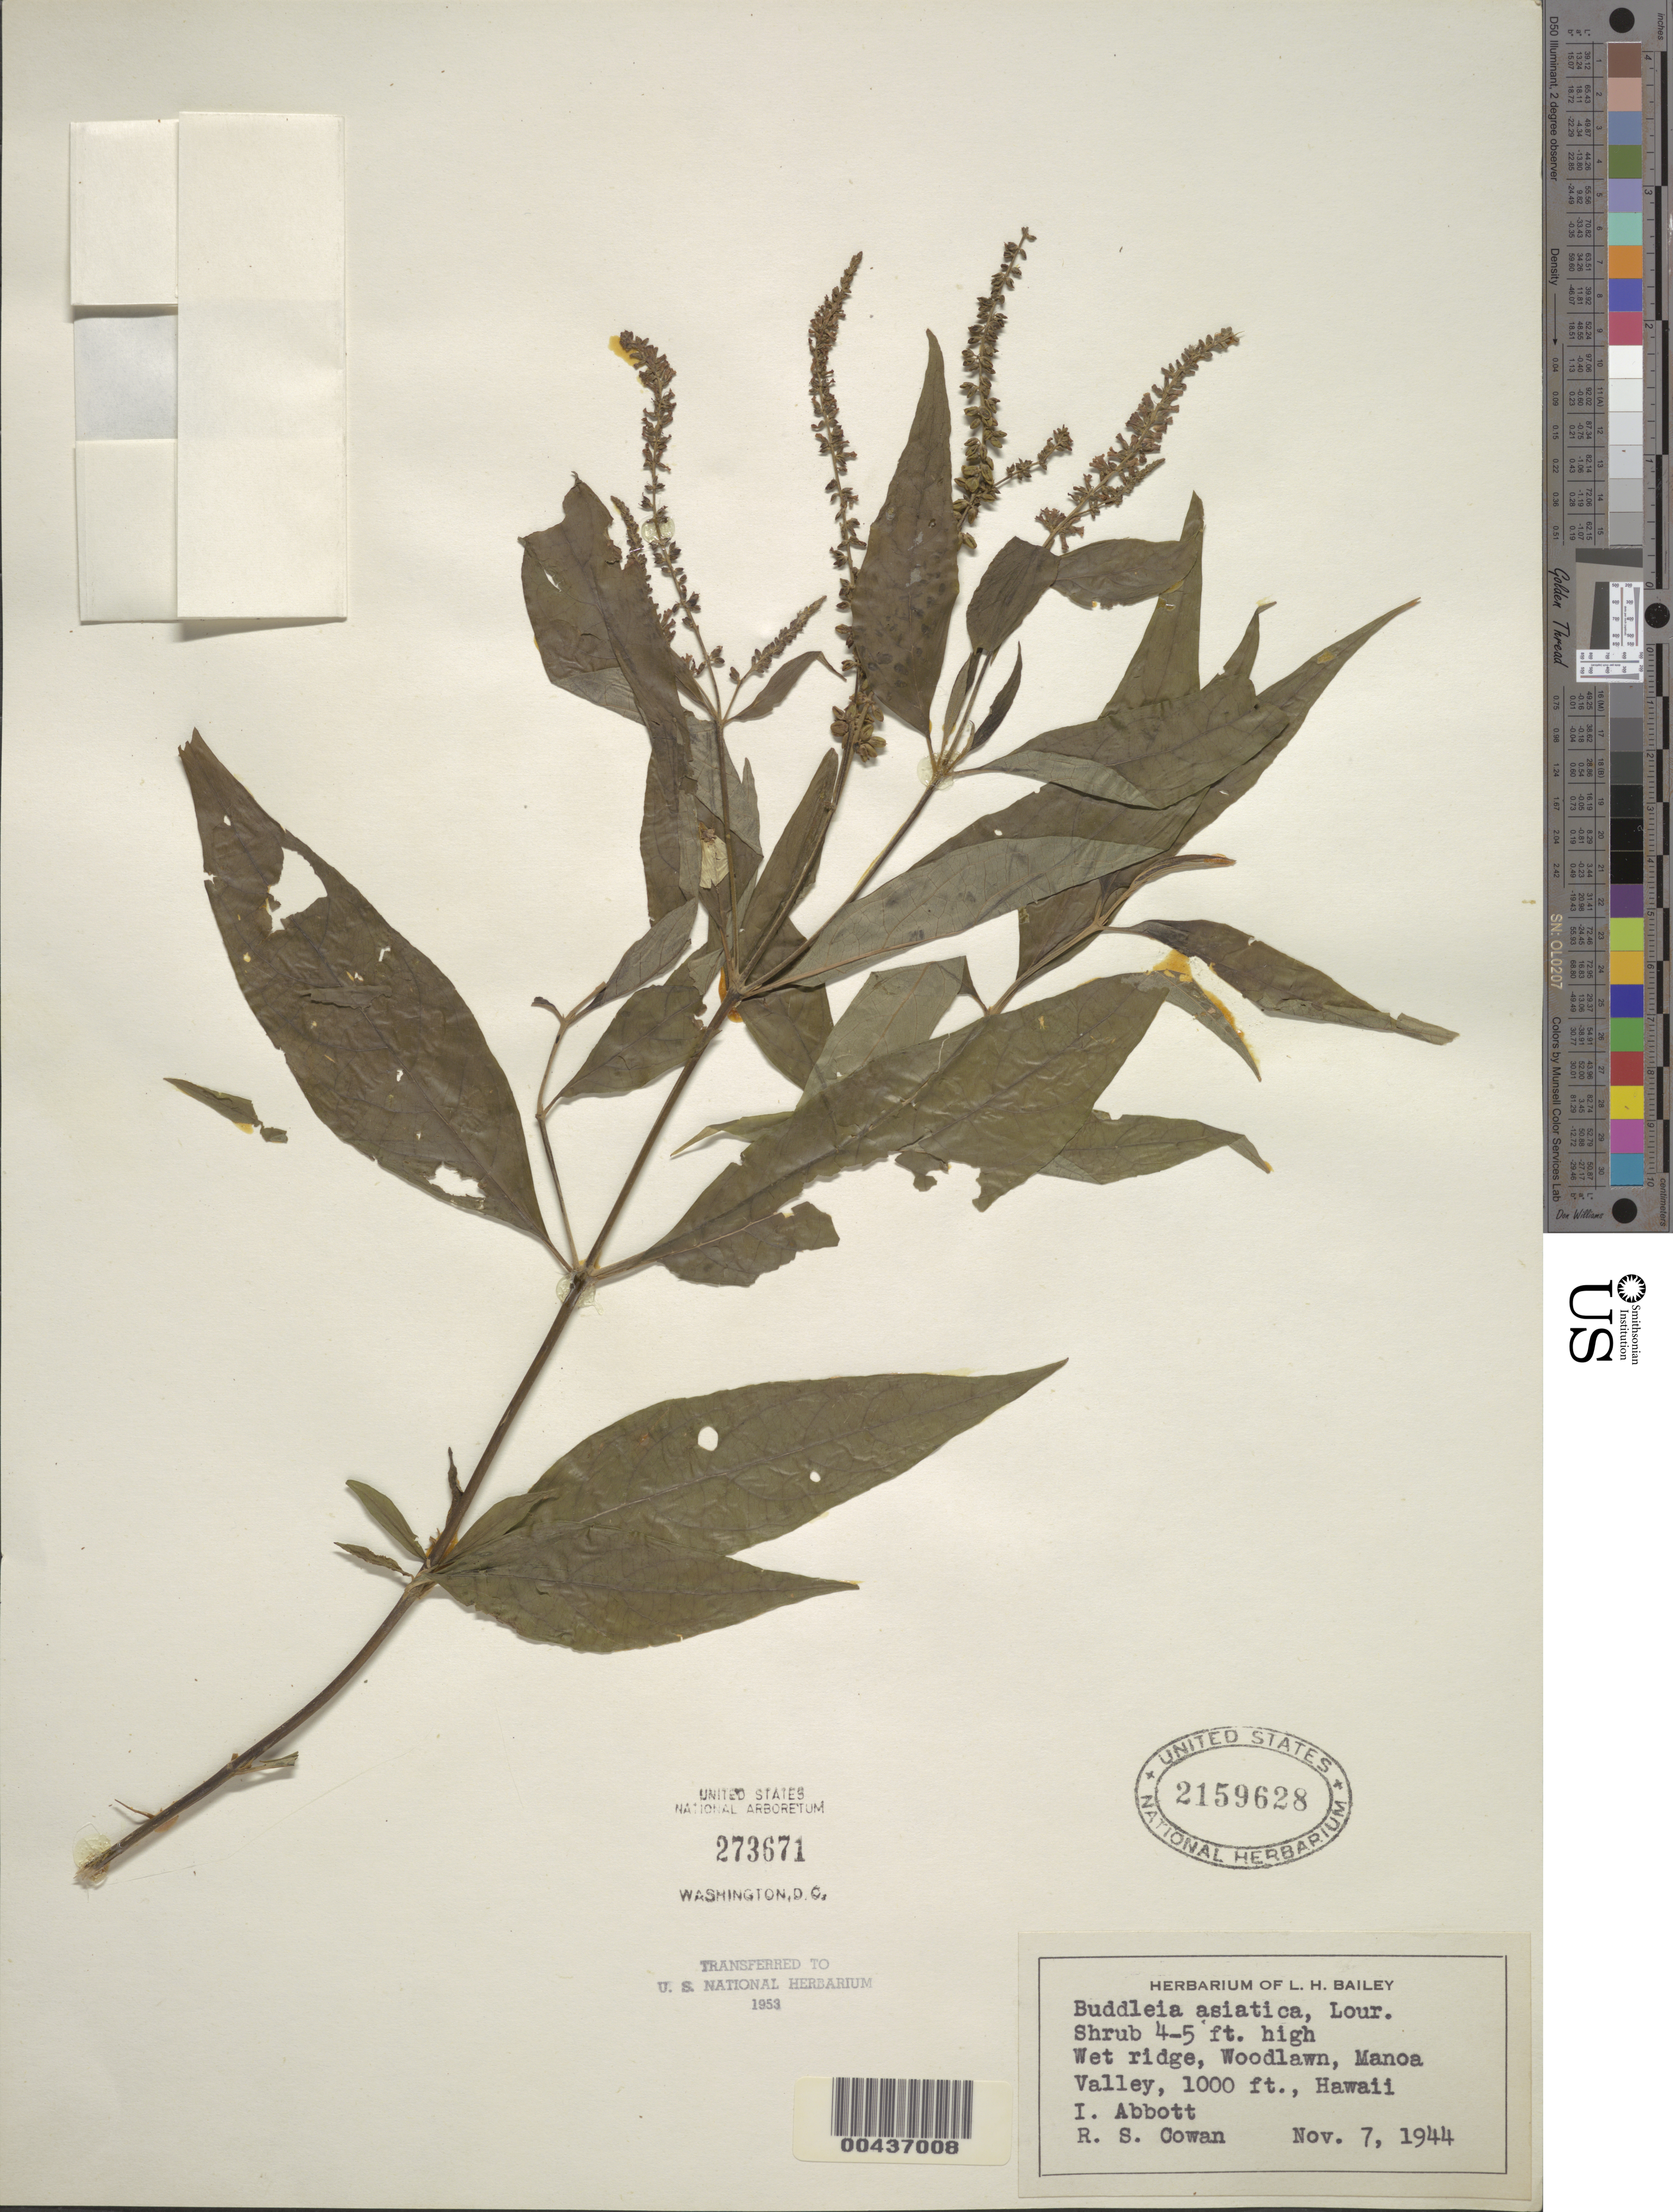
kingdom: Plantae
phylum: Tracheophyta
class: Magnoliopsida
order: Lamiales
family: Scrophulariaceae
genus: Buddleja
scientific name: Buddleja asiatica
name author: Lour.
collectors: I. A. Abbott & R. S. Cowan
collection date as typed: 7 Nov 1944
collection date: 1944-11-07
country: United States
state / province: Hawaii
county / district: Hawaii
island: Hawaii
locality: Woodlawn, Manoa Valley, Hawaii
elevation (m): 305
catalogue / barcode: US 2159628